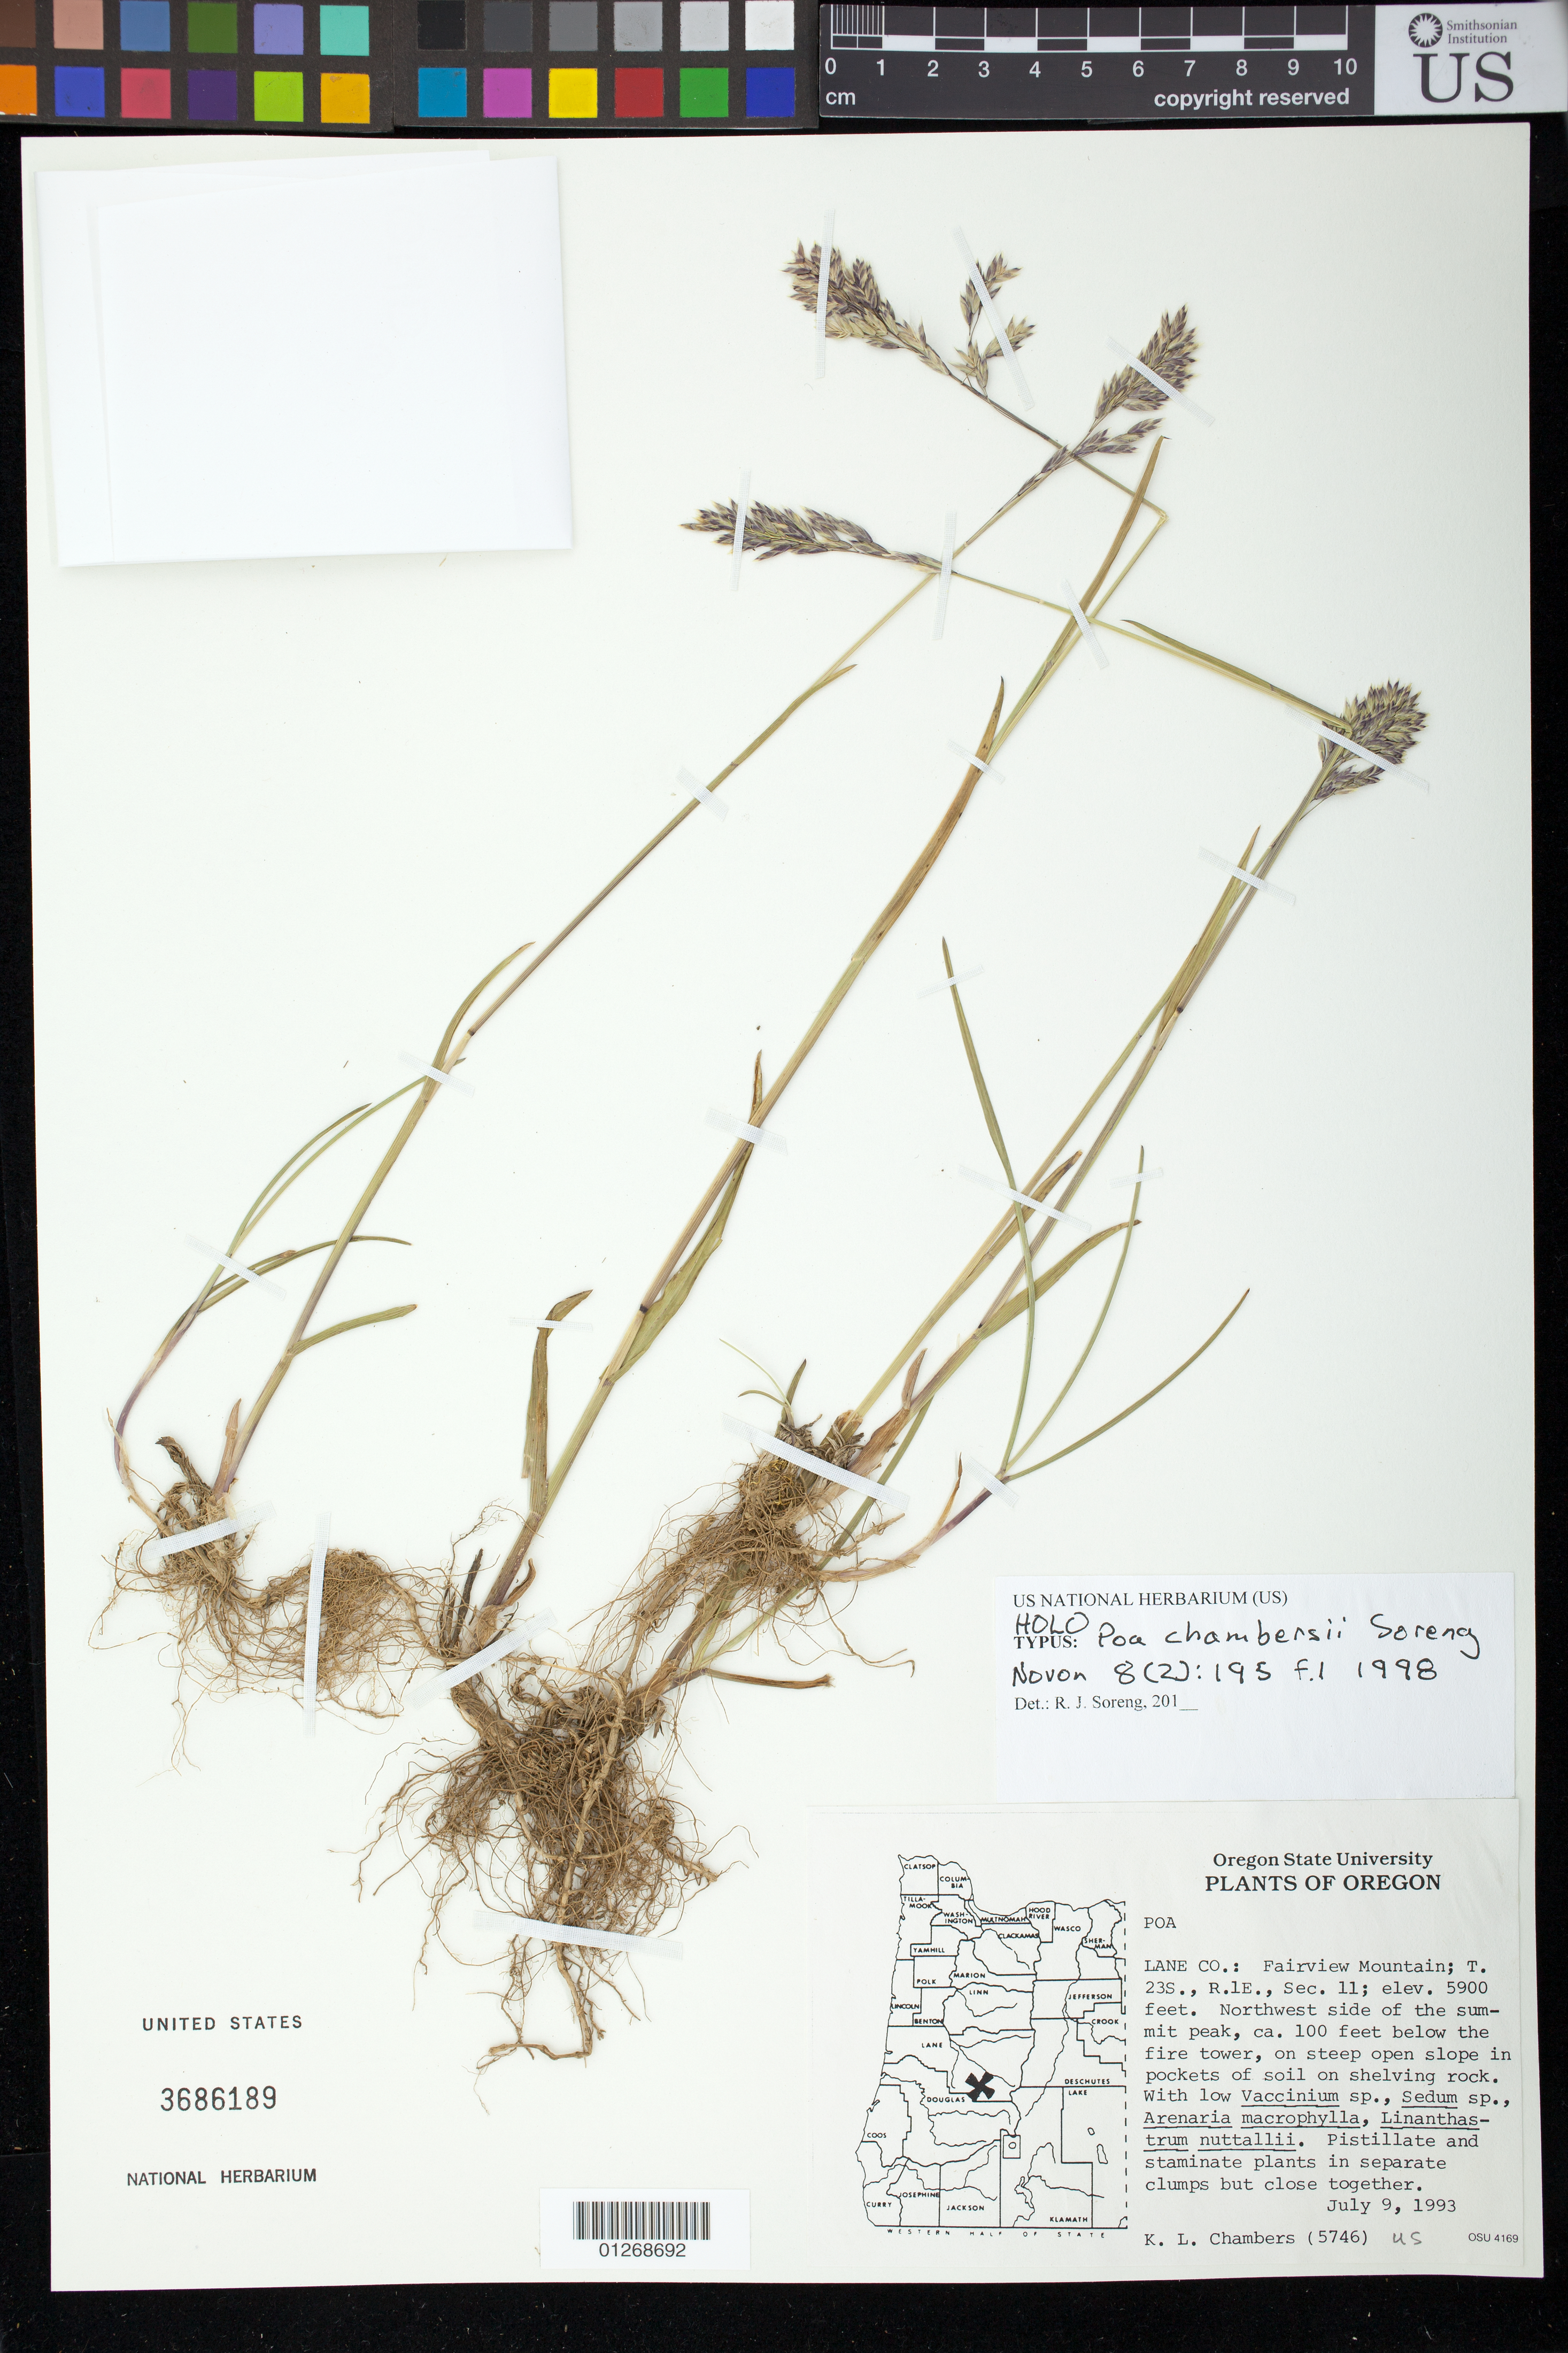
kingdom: Plantae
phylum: Tracheophyta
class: Liliopsida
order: Poales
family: Poaceae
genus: Poa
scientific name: Poa chambersii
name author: Soreng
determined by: Soreng, Robert J., Research Associate (BOT), Smithsonian Institution - National Museum of Natural History (UNITED STATES)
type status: Holotype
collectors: K. L. Chambers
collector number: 5746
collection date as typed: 9 Jul 1993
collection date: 1993-07-09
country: United States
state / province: Oregon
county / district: Lane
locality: Fairview Mt, NW side of the summit peak, ca. 100 ft below the fire tower. T23S R1E Sec 11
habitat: Steep open slope in pockets of soil on shelving rock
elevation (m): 1798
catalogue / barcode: US 3686189